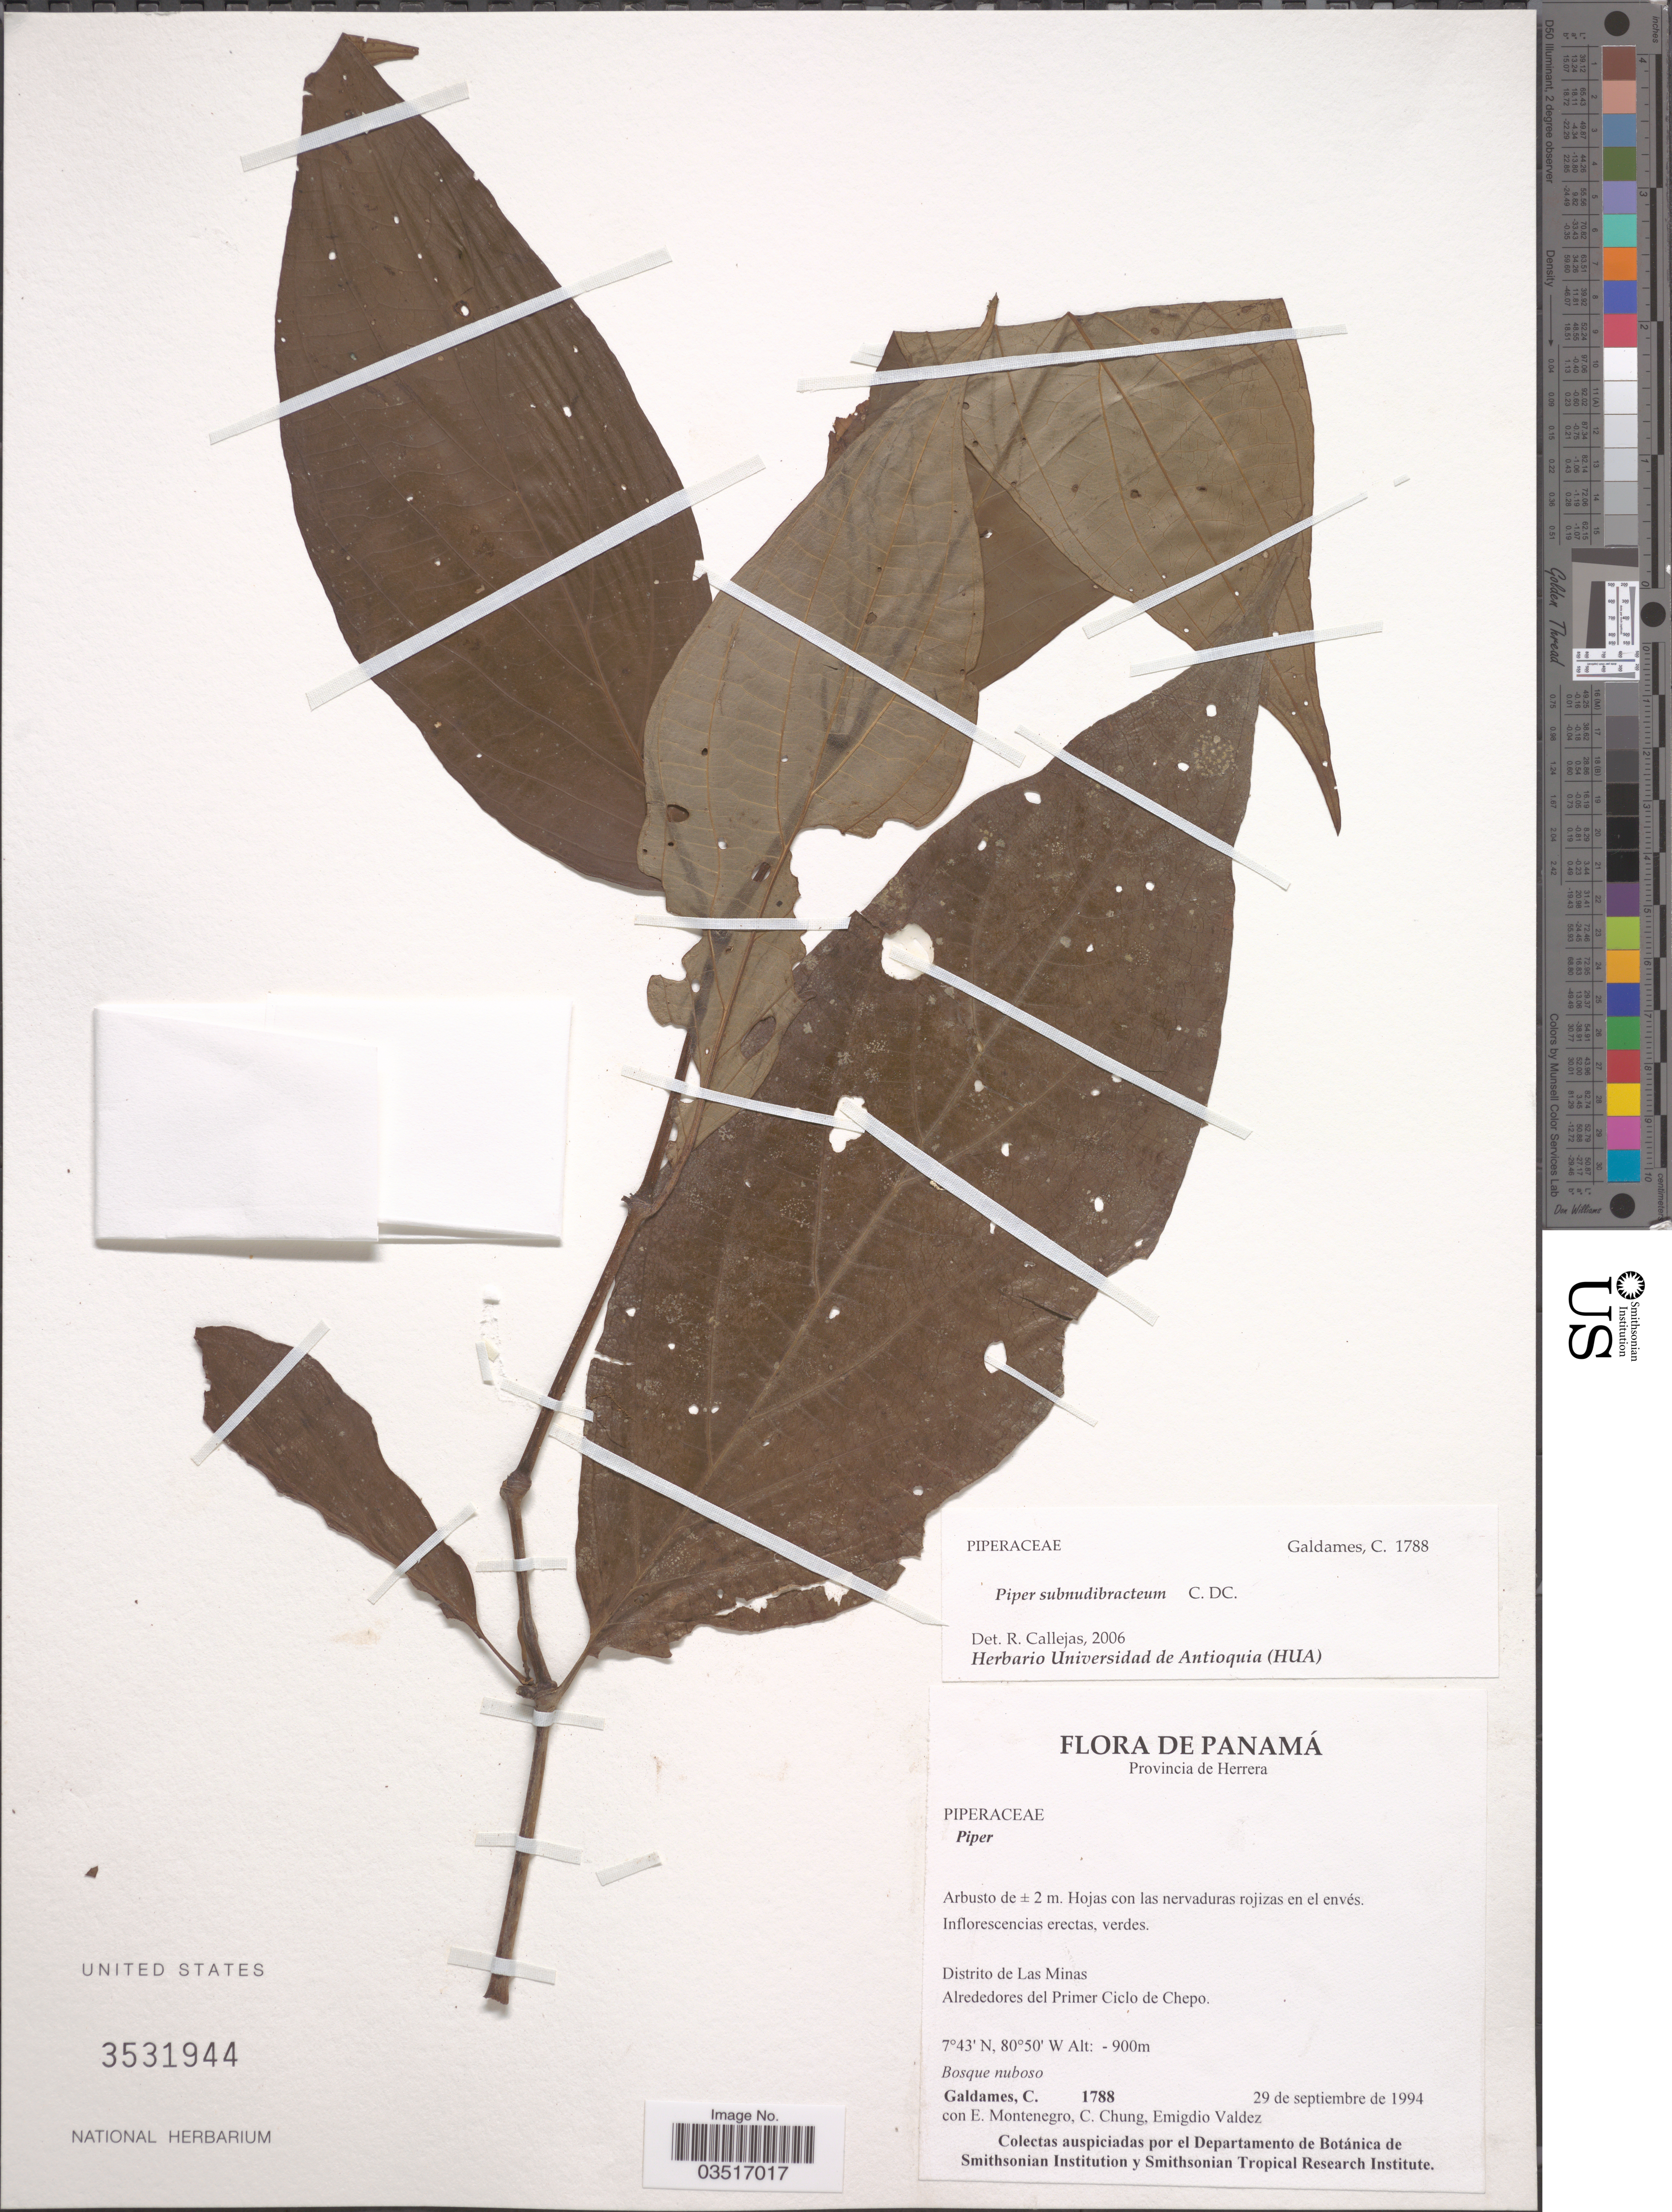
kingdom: Plantae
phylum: Tracheophyta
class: Magnoliopsida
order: Piperales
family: Piperaceae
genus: Piper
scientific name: Piper subnudibracteum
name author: C. DC.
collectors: C. Galdames, E. Montenegro, C. Chung & E. Valdez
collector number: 1788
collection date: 1994-09-29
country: Panama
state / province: Herrera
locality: Distrito de Las Minas. Alrededores del Primer Ciclo de Chepo.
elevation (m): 900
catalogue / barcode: US 3531944